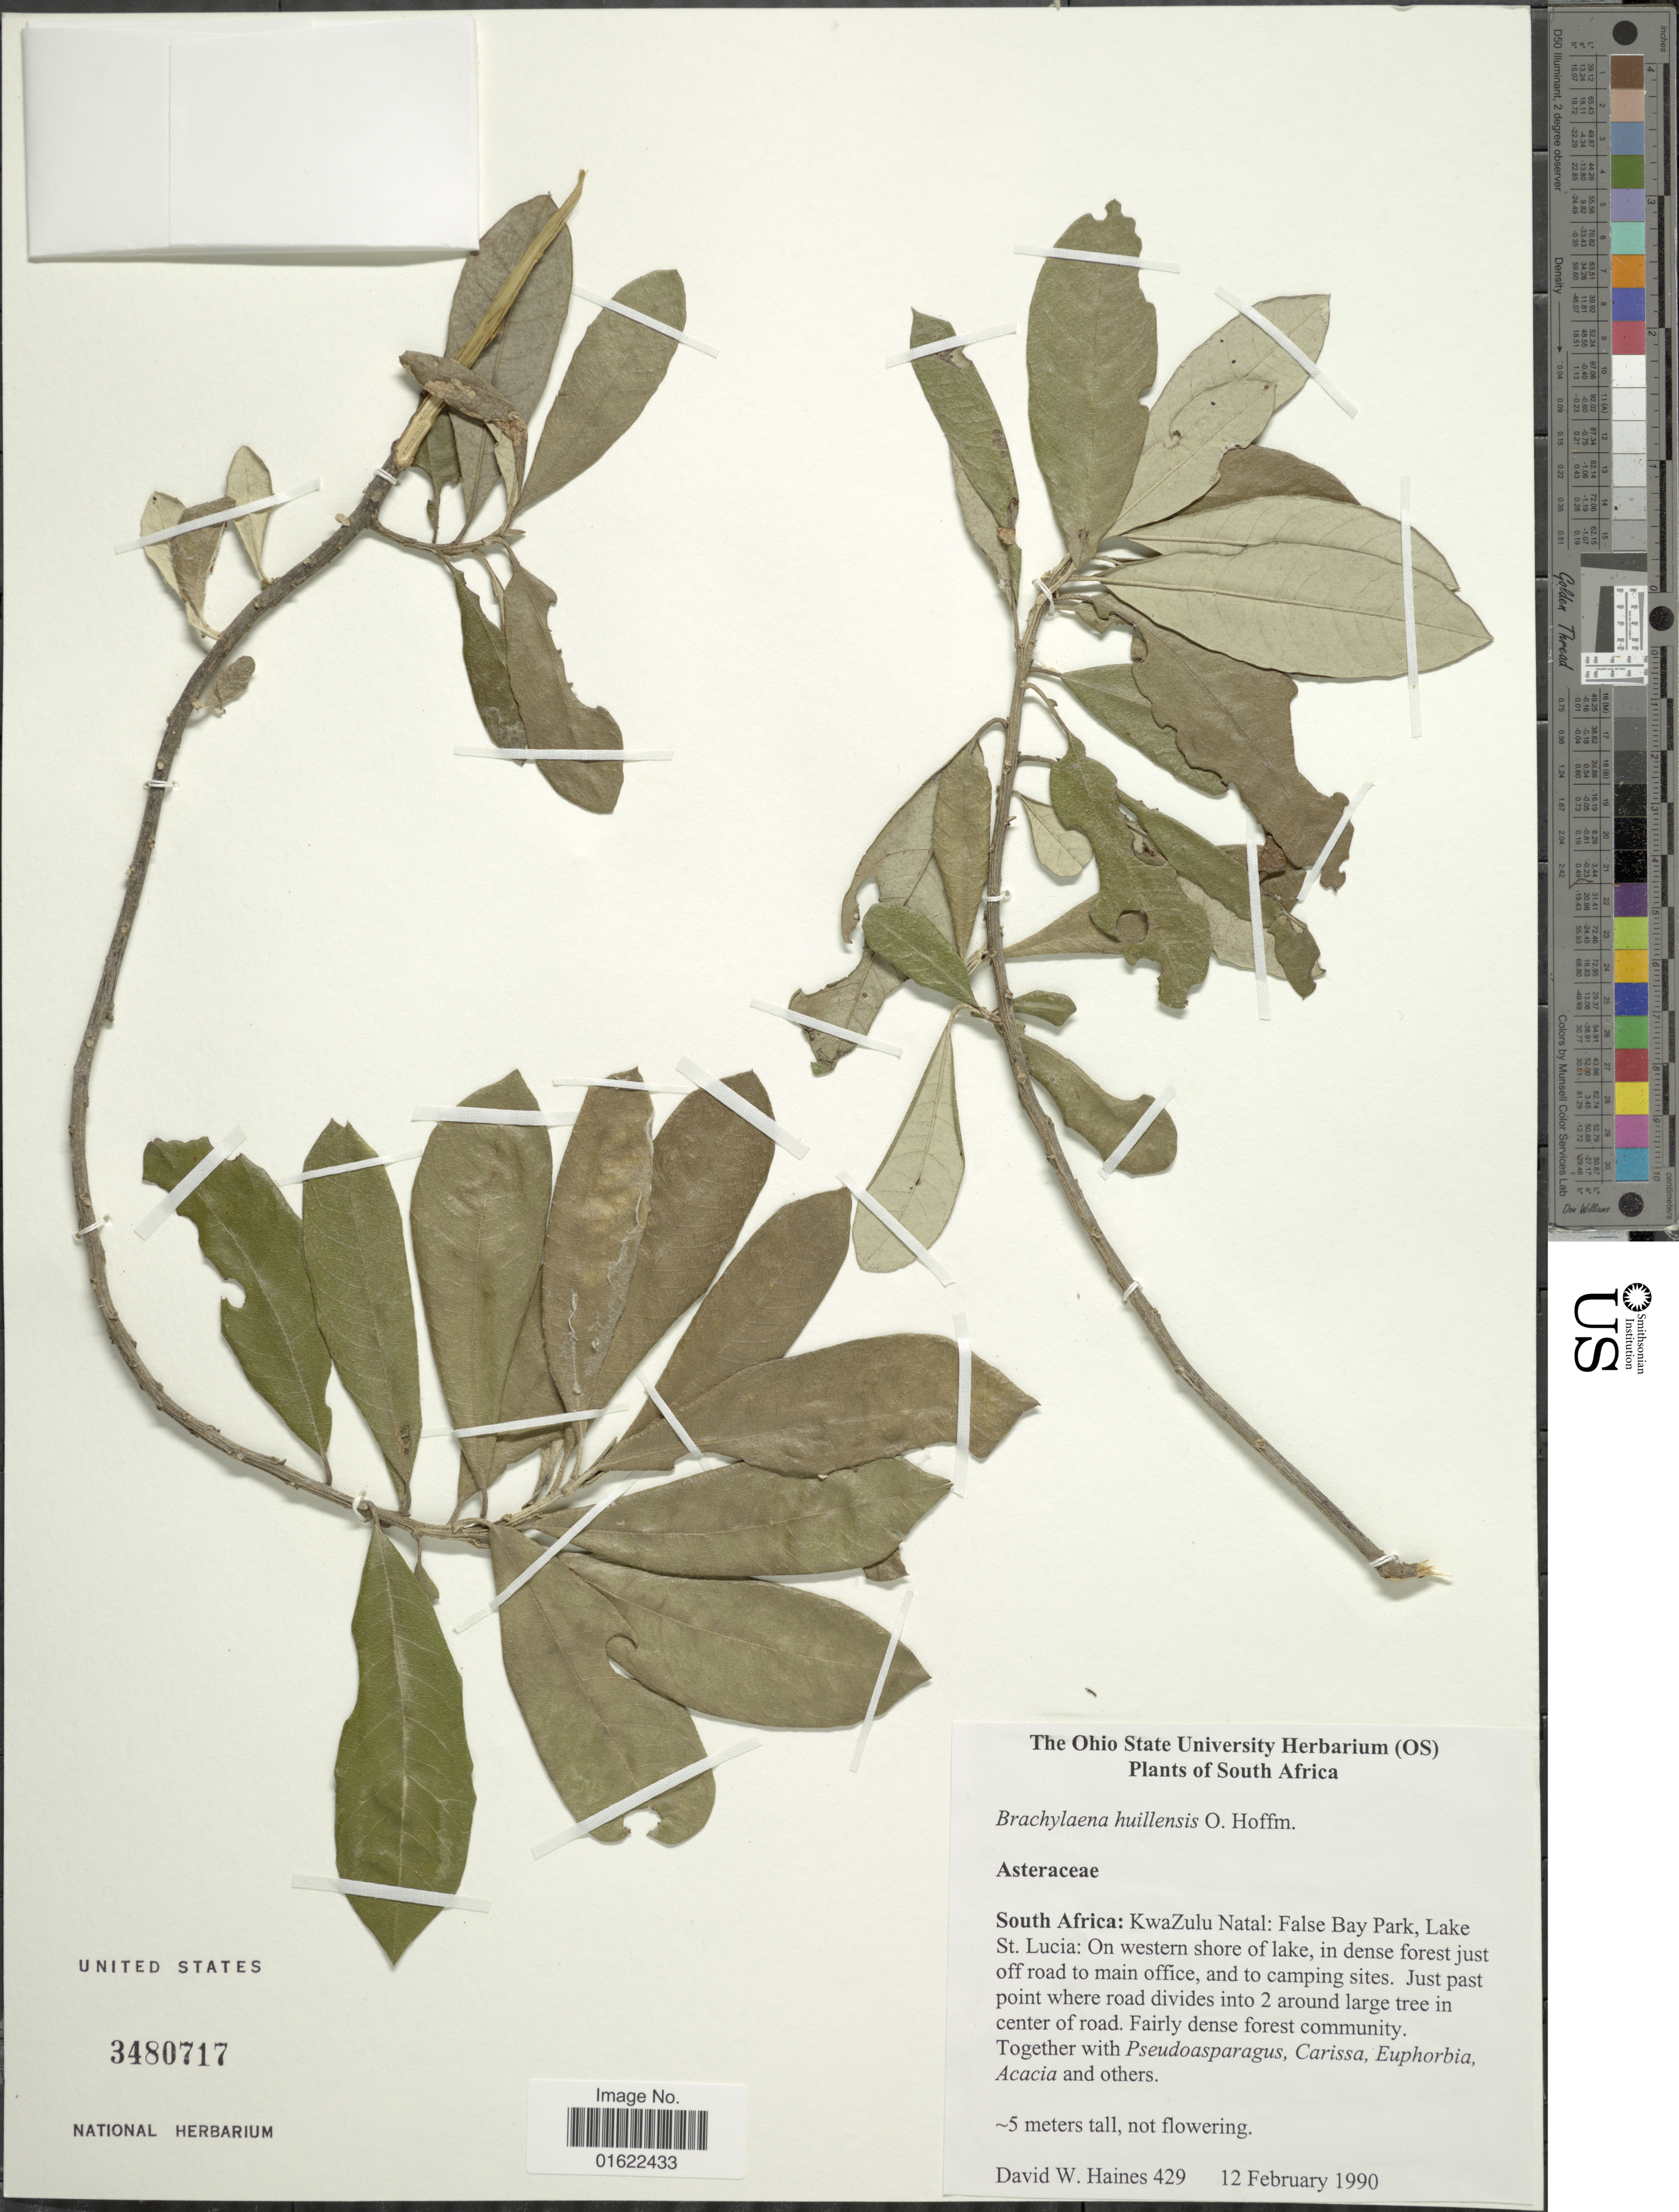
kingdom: Plantae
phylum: Tracheophyta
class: Magnoliopsida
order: Asterales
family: Asteraceae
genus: Brachylaena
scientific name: Brachylaena huillensis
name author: O. Hoffm.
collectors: D. Haines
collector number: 429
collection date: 1990-02-12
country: South Africa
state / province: KwaZulu-Natal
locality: False Bay Park, Lake St. Lucia: On western shore of lake, in dense forest just off road to main office, and to camping sites, just past point where road divides into 2 around large tree in center of road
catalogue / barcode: US 3480717